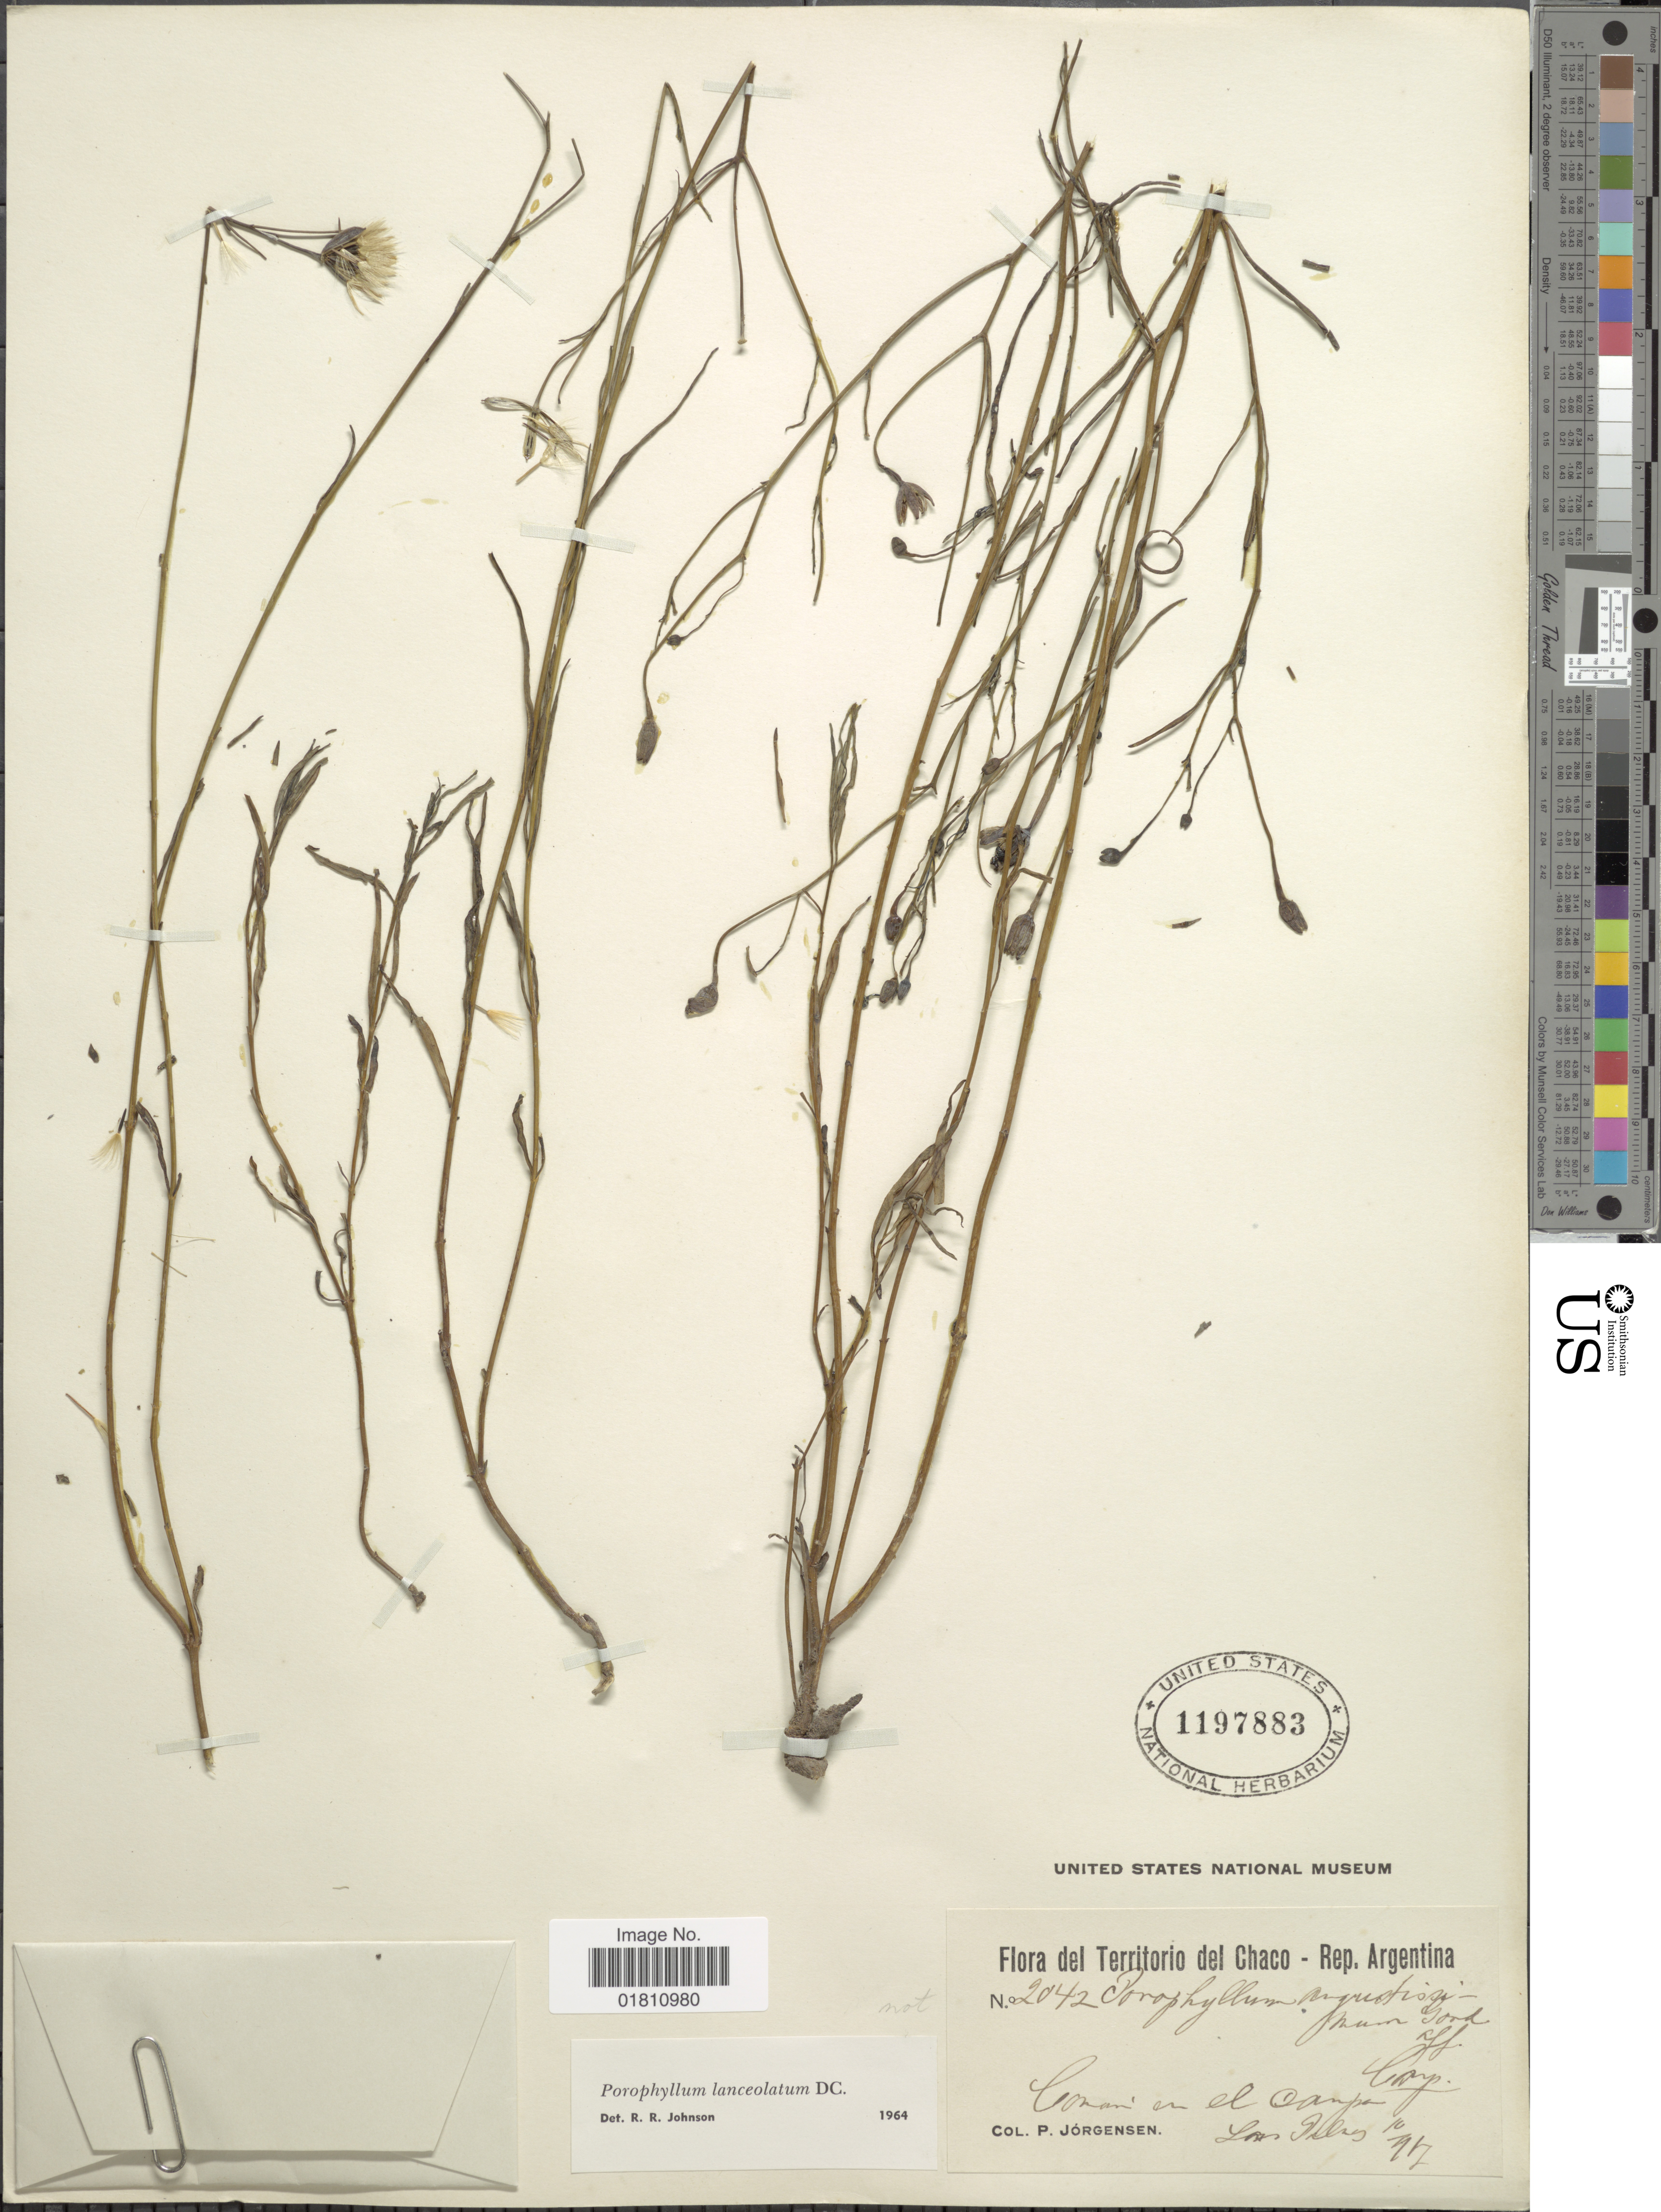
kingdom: Plantae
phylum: Tracheophyta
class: Magnoliopsida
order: Asterales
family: Asteraceae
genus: Porophyllum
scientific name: Porophyllum lanceolatum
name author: DC.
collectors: P. Jörgensen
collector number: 2042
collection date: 1917-10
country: Argentina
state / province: Chaco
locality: Rep. Argentina, Comun en el campo, Las Palmas.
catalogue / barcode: US 1197883